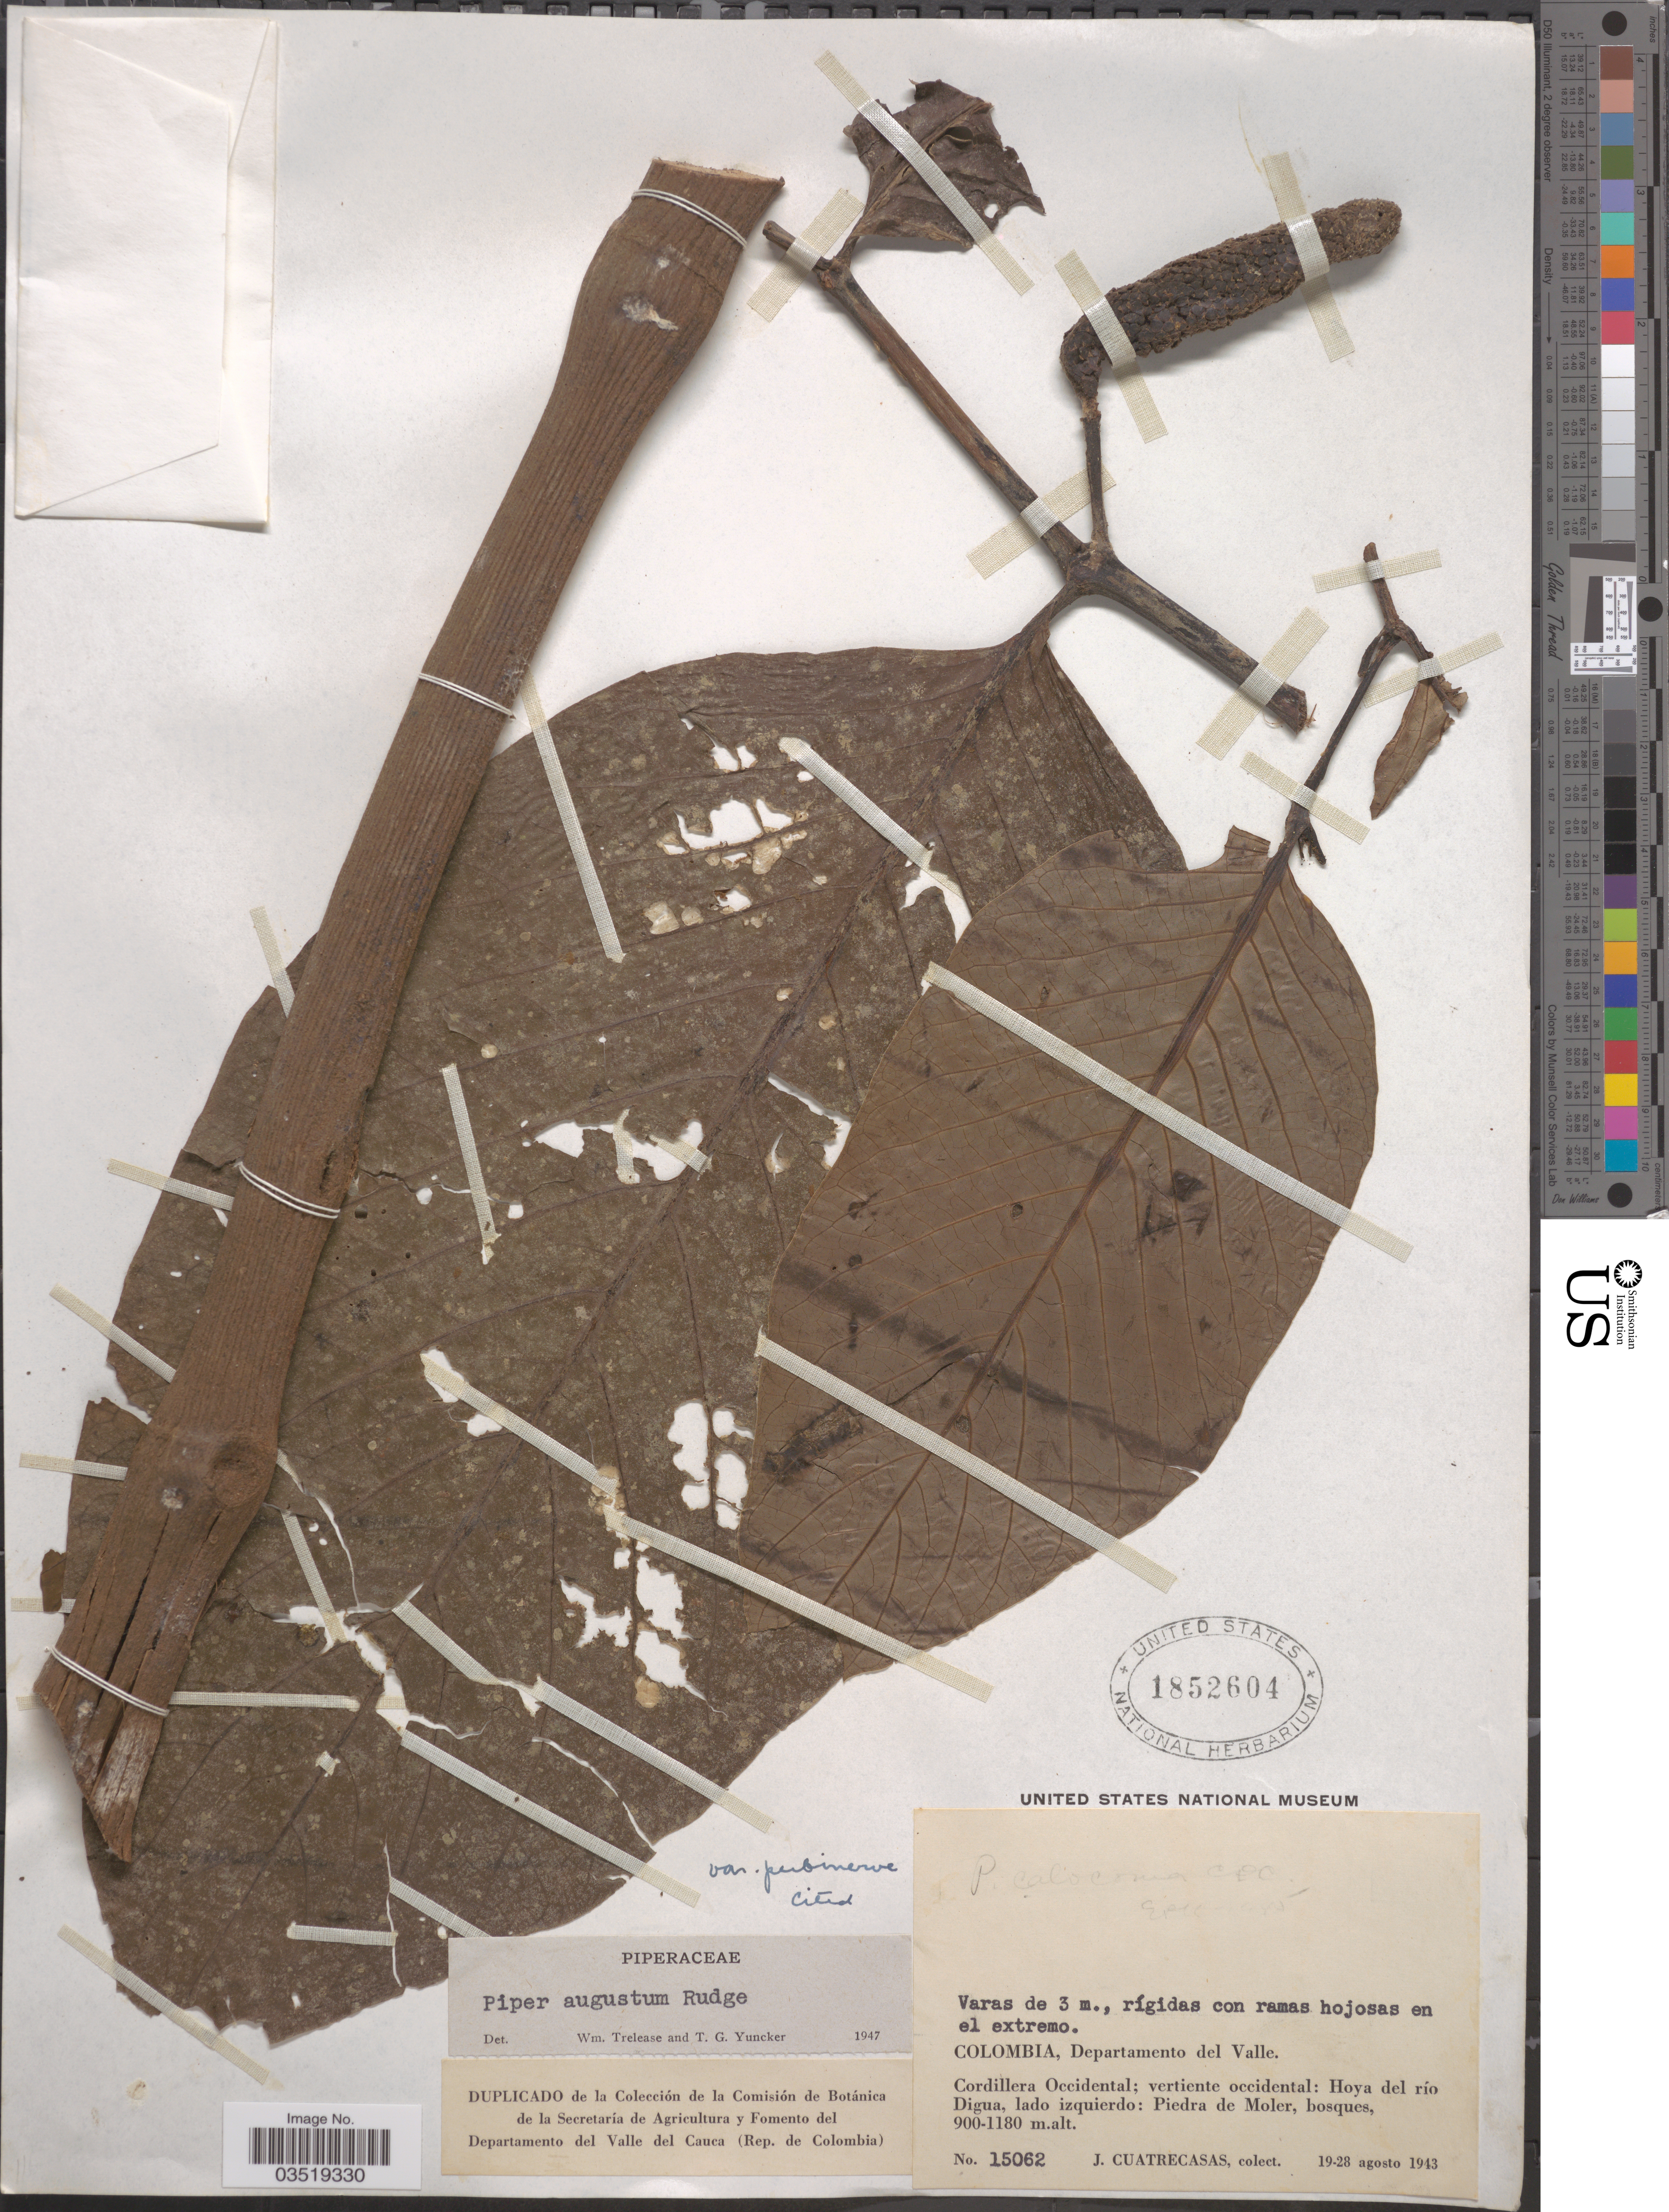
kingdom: Plantae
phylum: Tracheophyta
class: Magnoliopsida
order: Piperales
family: Piperaceae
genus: Piper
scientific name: Piper augustum var. pubinerve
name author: Trel. & Yunck.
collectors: J. Cuatrecasas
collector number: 15062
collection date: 1943-08-19/1943-08-28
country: Colombia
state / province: Valle del Cauca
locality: Departamento del Valle. Cordillera Occidental; vertiente occidental: Hoya del río Digua, lado izquierdo: Piedra de Moler.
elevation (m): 900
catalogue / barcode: US 1852604